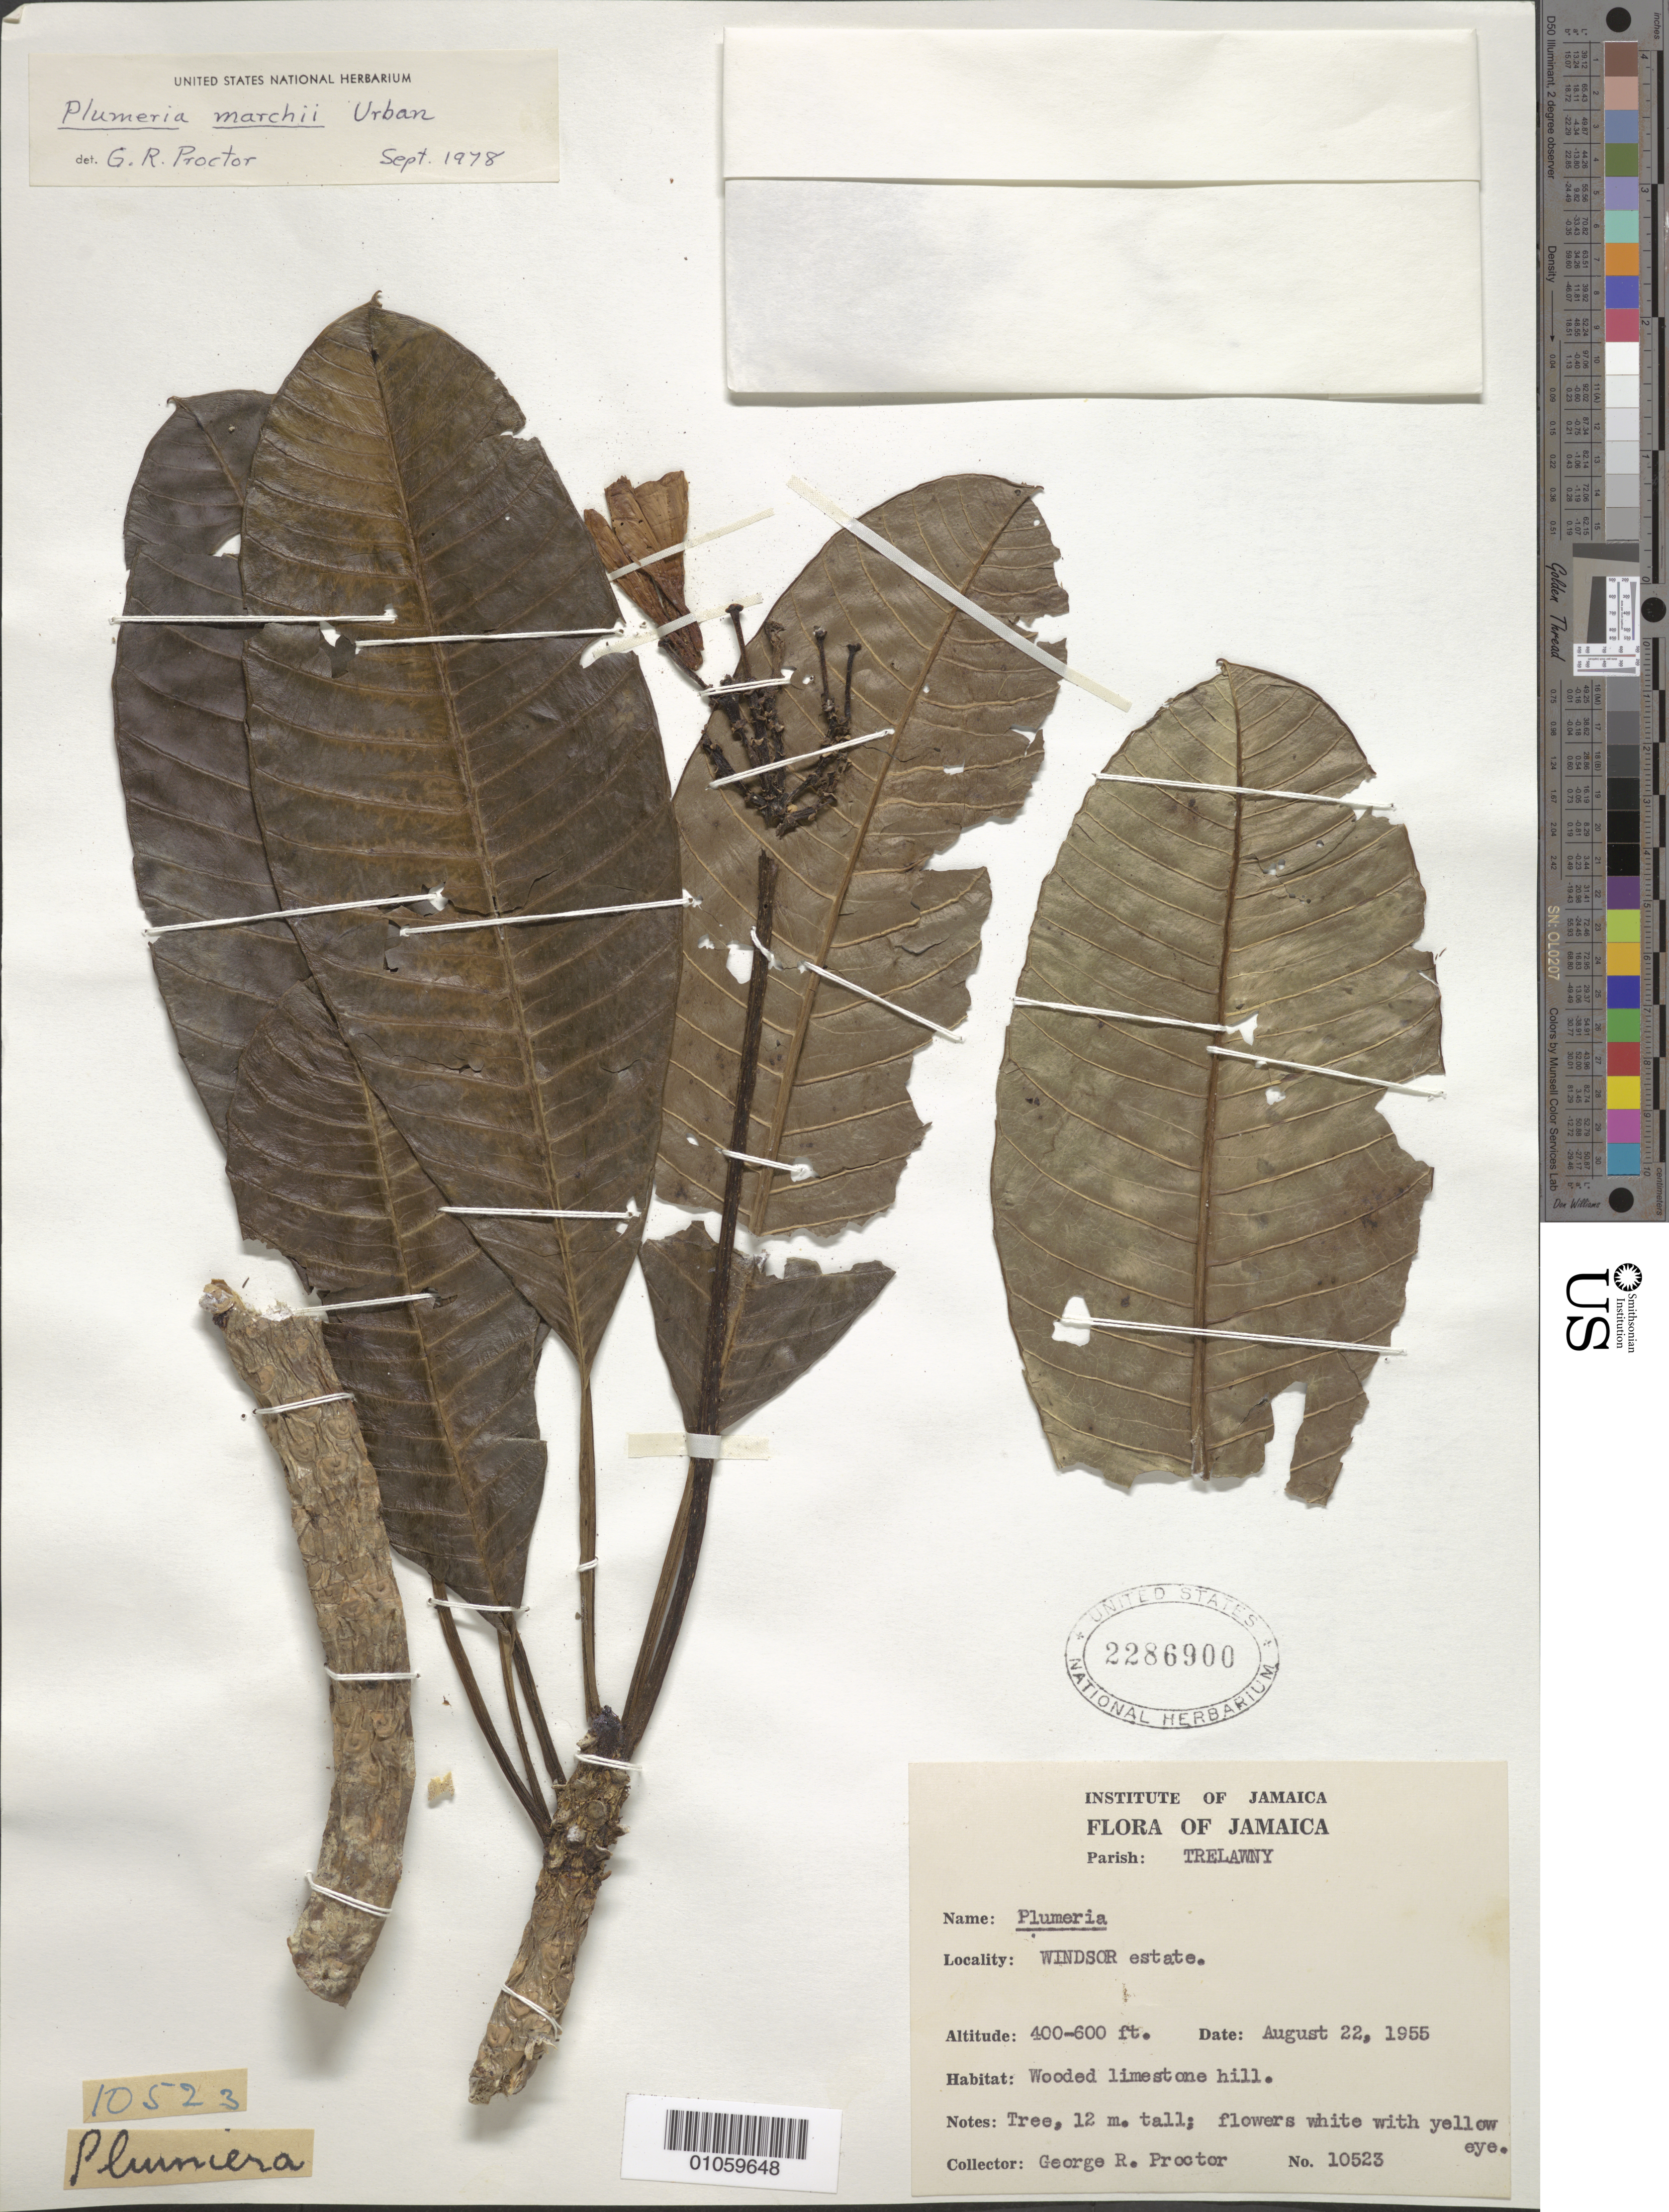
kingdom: Plantae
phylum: Tracheophyta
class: Magnoliopsida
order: Gentianales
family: Apocynaceae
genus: Plumeria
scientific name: Plumeria marchii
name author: Urb.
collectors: G. R. Proctor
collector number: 10523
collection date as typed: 22 Aug 1955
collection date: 1955-08-22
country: Jamaica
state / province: Trelawny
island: Jamaica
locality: Windsor estate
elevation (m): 122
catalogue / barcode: US 2286900